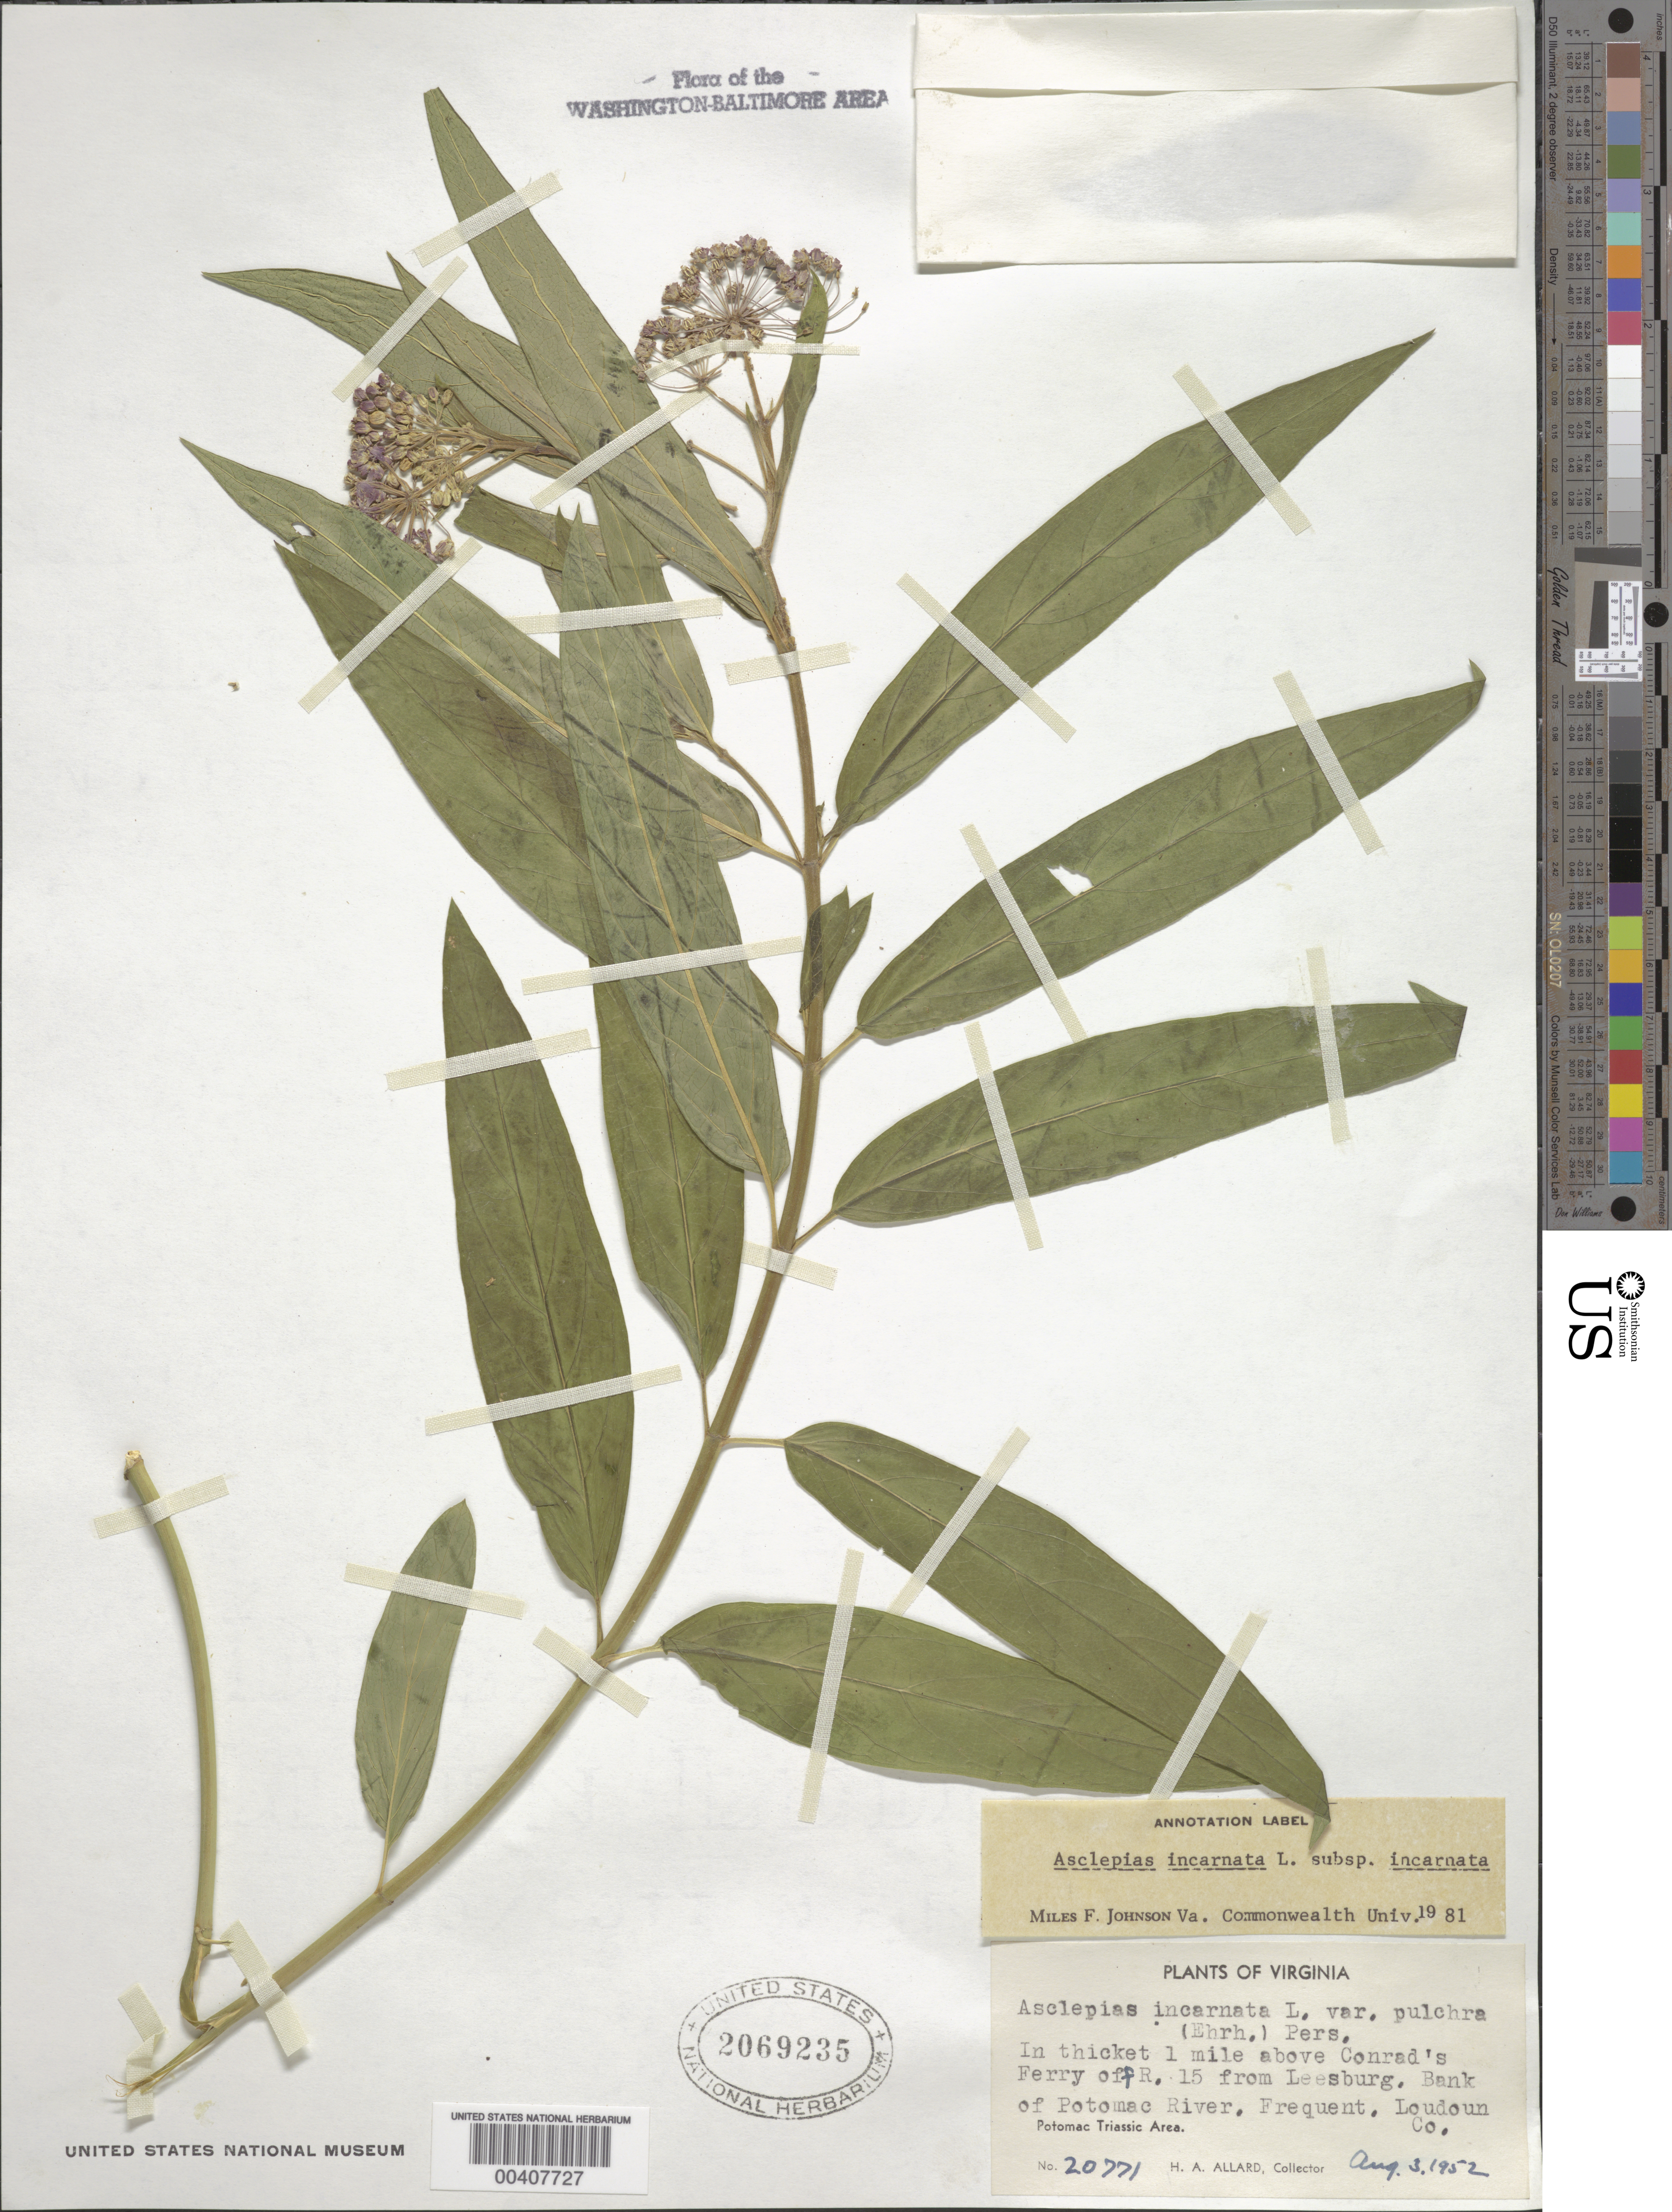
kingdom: Plantae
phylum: Tracheophyta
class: Magnoliopsida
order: Gentianales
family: Apocynaceae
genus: Asclepias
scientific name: Asclepias incarnata subsp. incarnata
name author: L.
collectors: H. A. Allard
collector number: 20771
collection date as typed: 03 Aug 1952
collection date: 1952-08-03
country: United States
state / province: Virginia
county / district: Loudoun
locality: On Route 15 above Conrad's Ferry, near Leesburg C. & O. Canal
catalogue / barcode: US 2069235